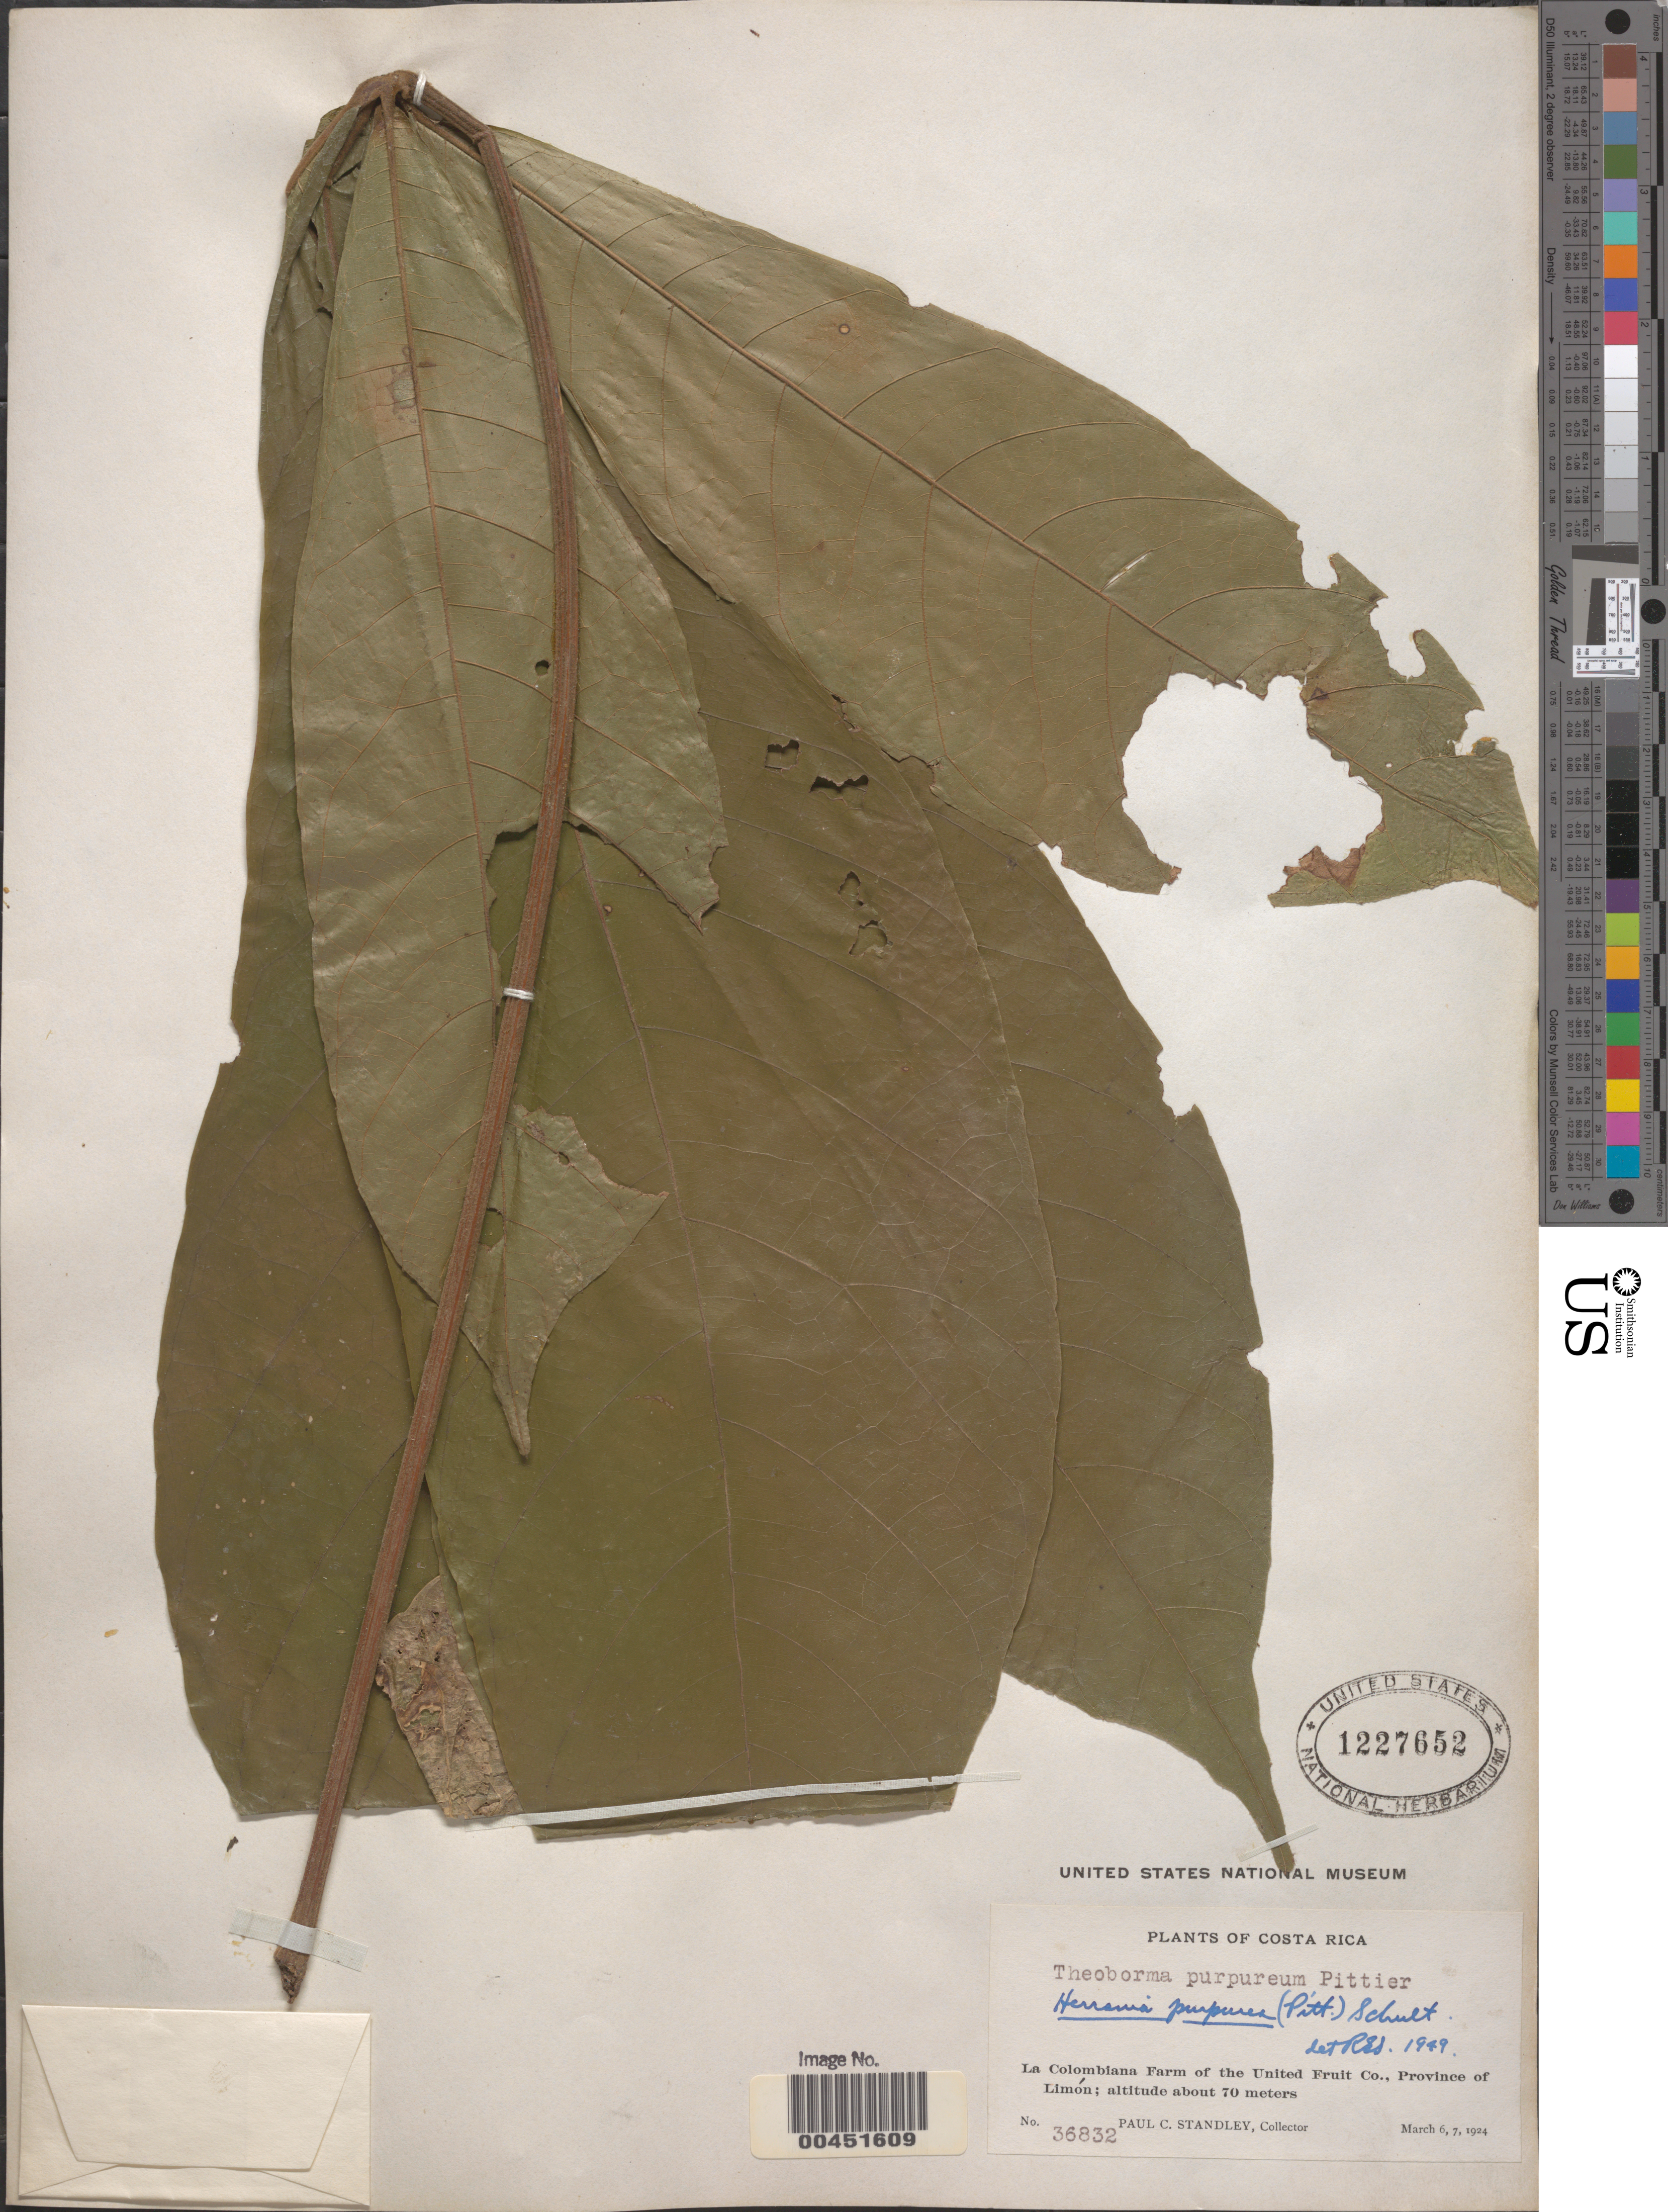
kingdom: Plantae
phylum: Tracheophyta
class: Magnoliopsida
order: Malvales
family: Malvaceae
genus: Theobroma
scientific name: Theobroma purpureum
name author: Pittier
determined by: Dorr, L. J., (BOT), Smithsonian Institution - National Museum of Natural History (UNITED STATES)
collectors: P. C. Standley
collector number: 36832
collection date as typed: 06 Mar 1924 to 07 Mar 1924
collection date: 1924-03-06/1924-03-07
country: Costa Rica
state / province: Limón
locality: La Colombiana Farm of the United Fruit Co.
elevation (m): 70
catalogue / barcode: US 1227652